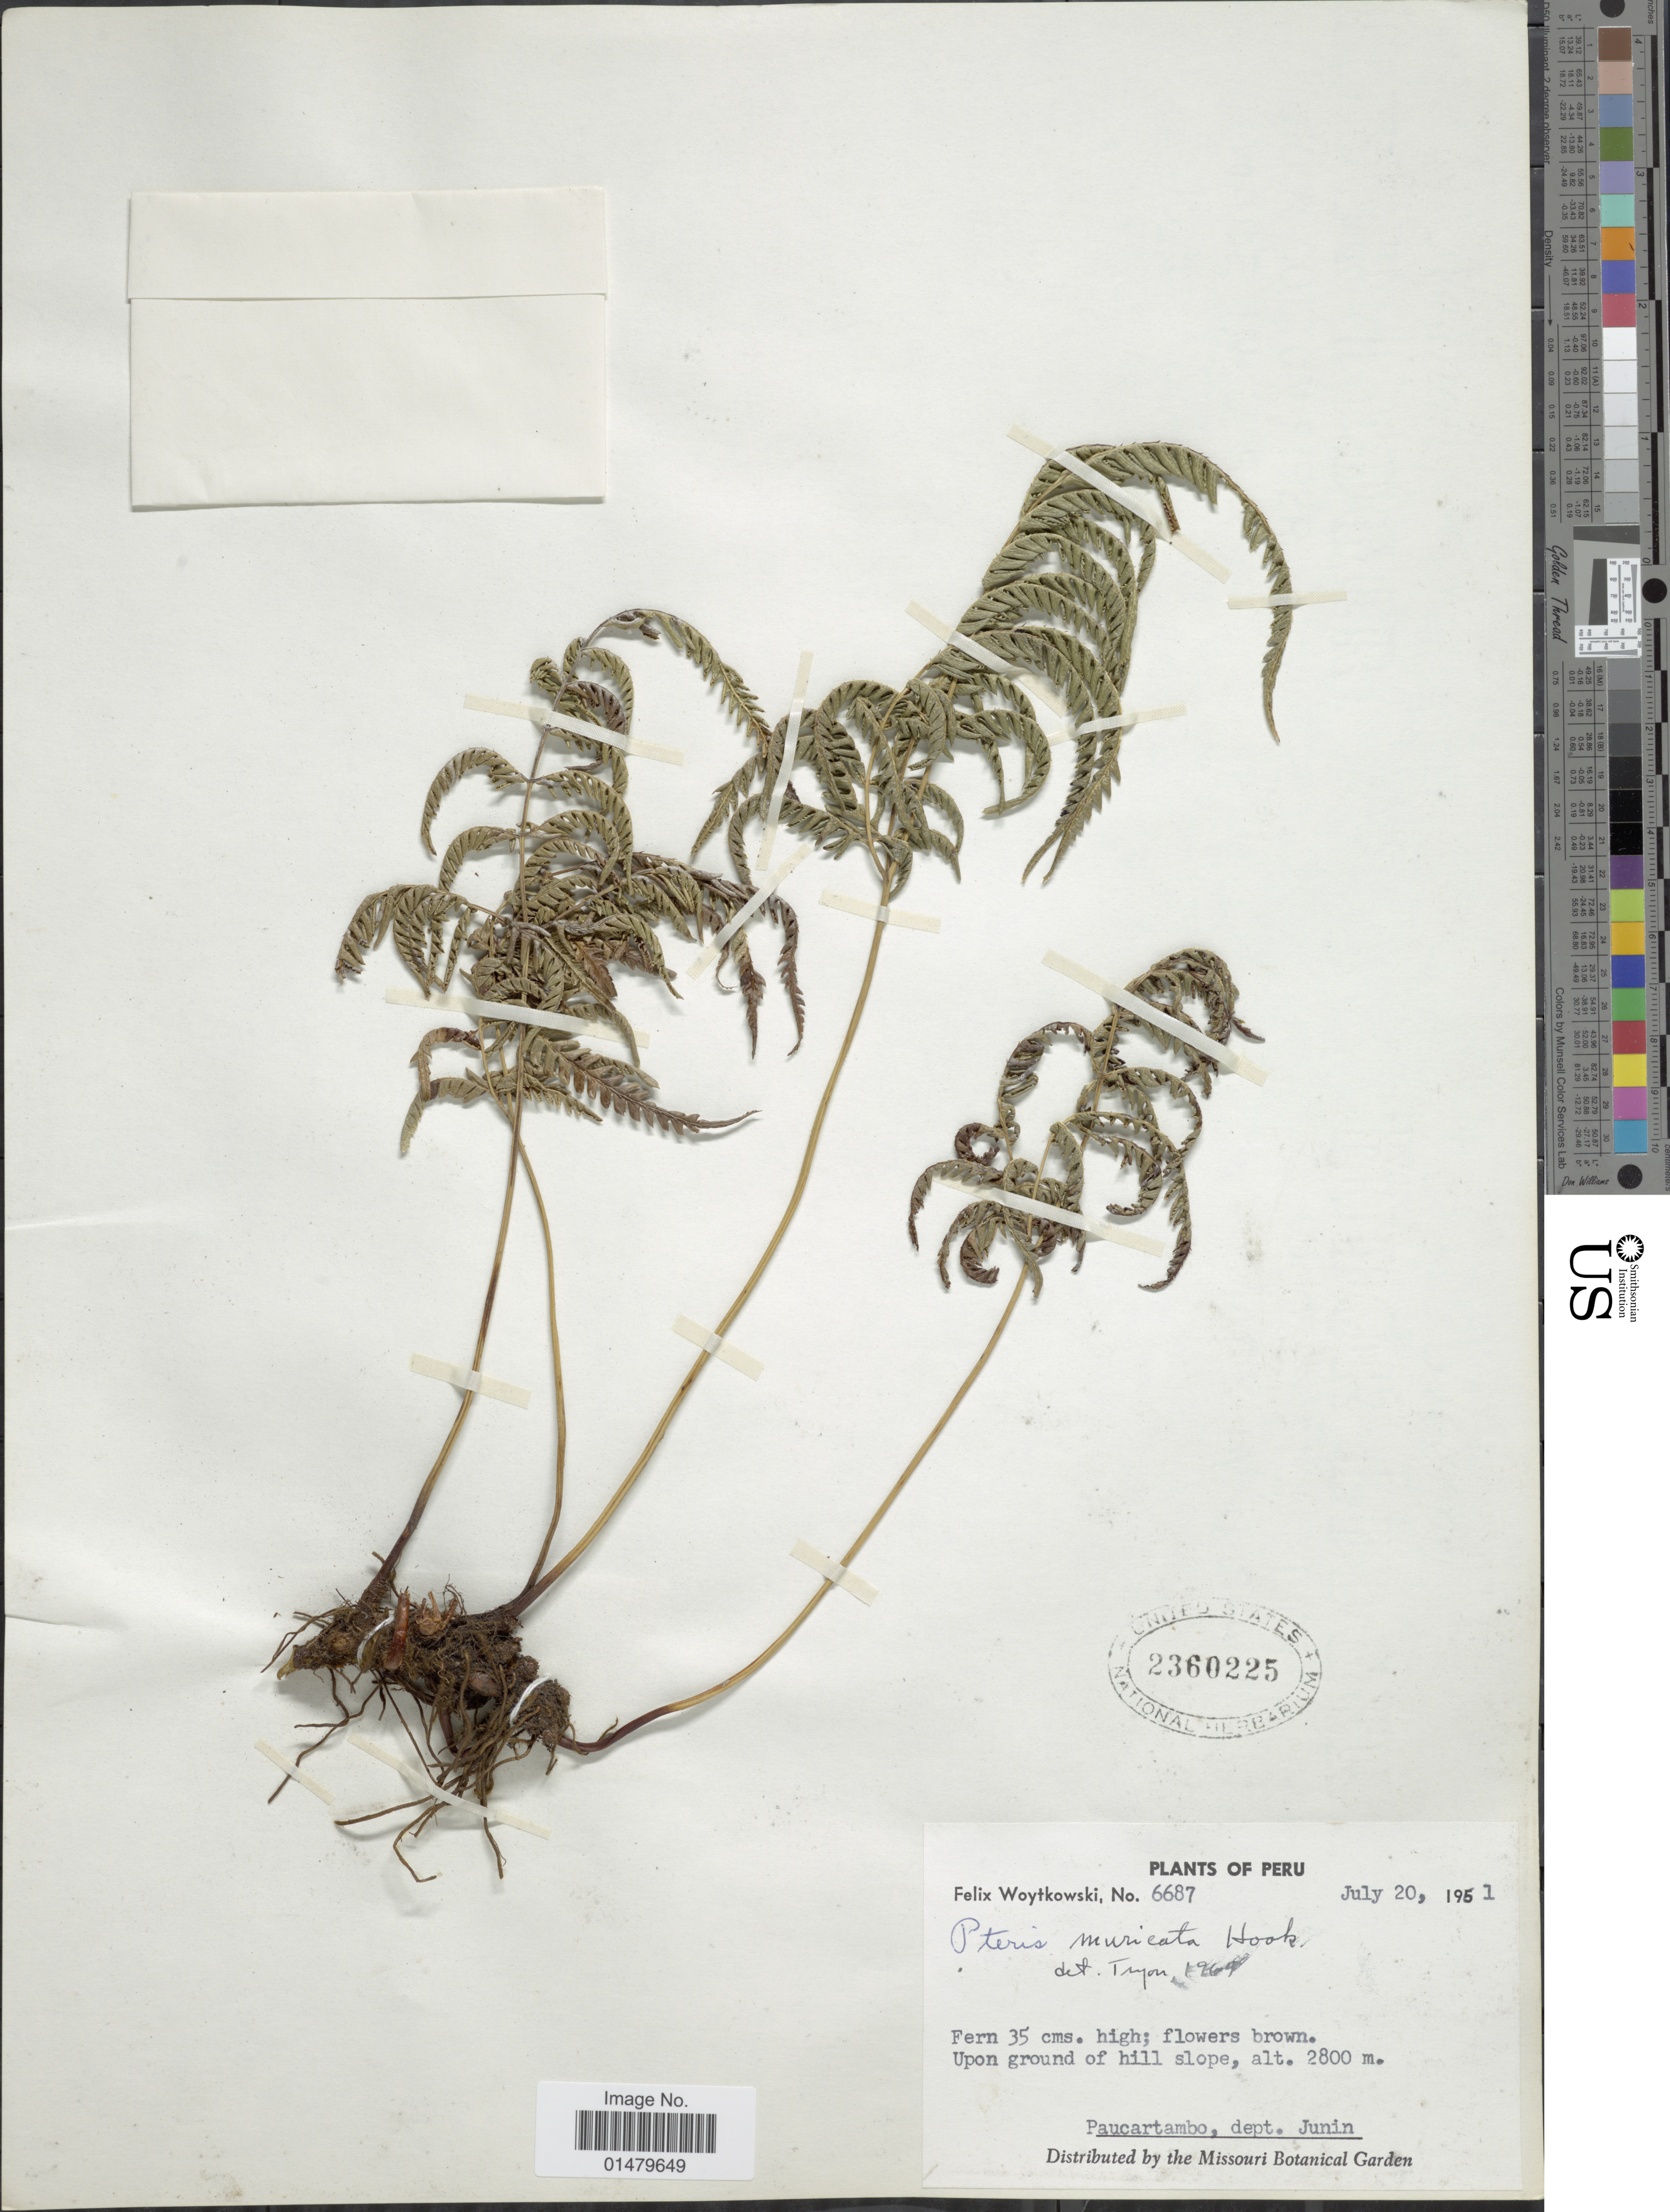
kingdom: Plantae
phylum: Tracheophyta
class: Polypodiopsida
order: Polypodiales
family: Pteridaceae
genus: Pteris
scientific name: Pteris muricata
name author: Rosenst.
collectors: F. Woytkowski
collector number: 6687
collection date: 1951-07-20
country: Peru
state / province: Junín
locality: Upon ground of hill slope. Paucartambo, dept. Junin.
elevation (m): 2800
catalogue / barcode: US 2360225